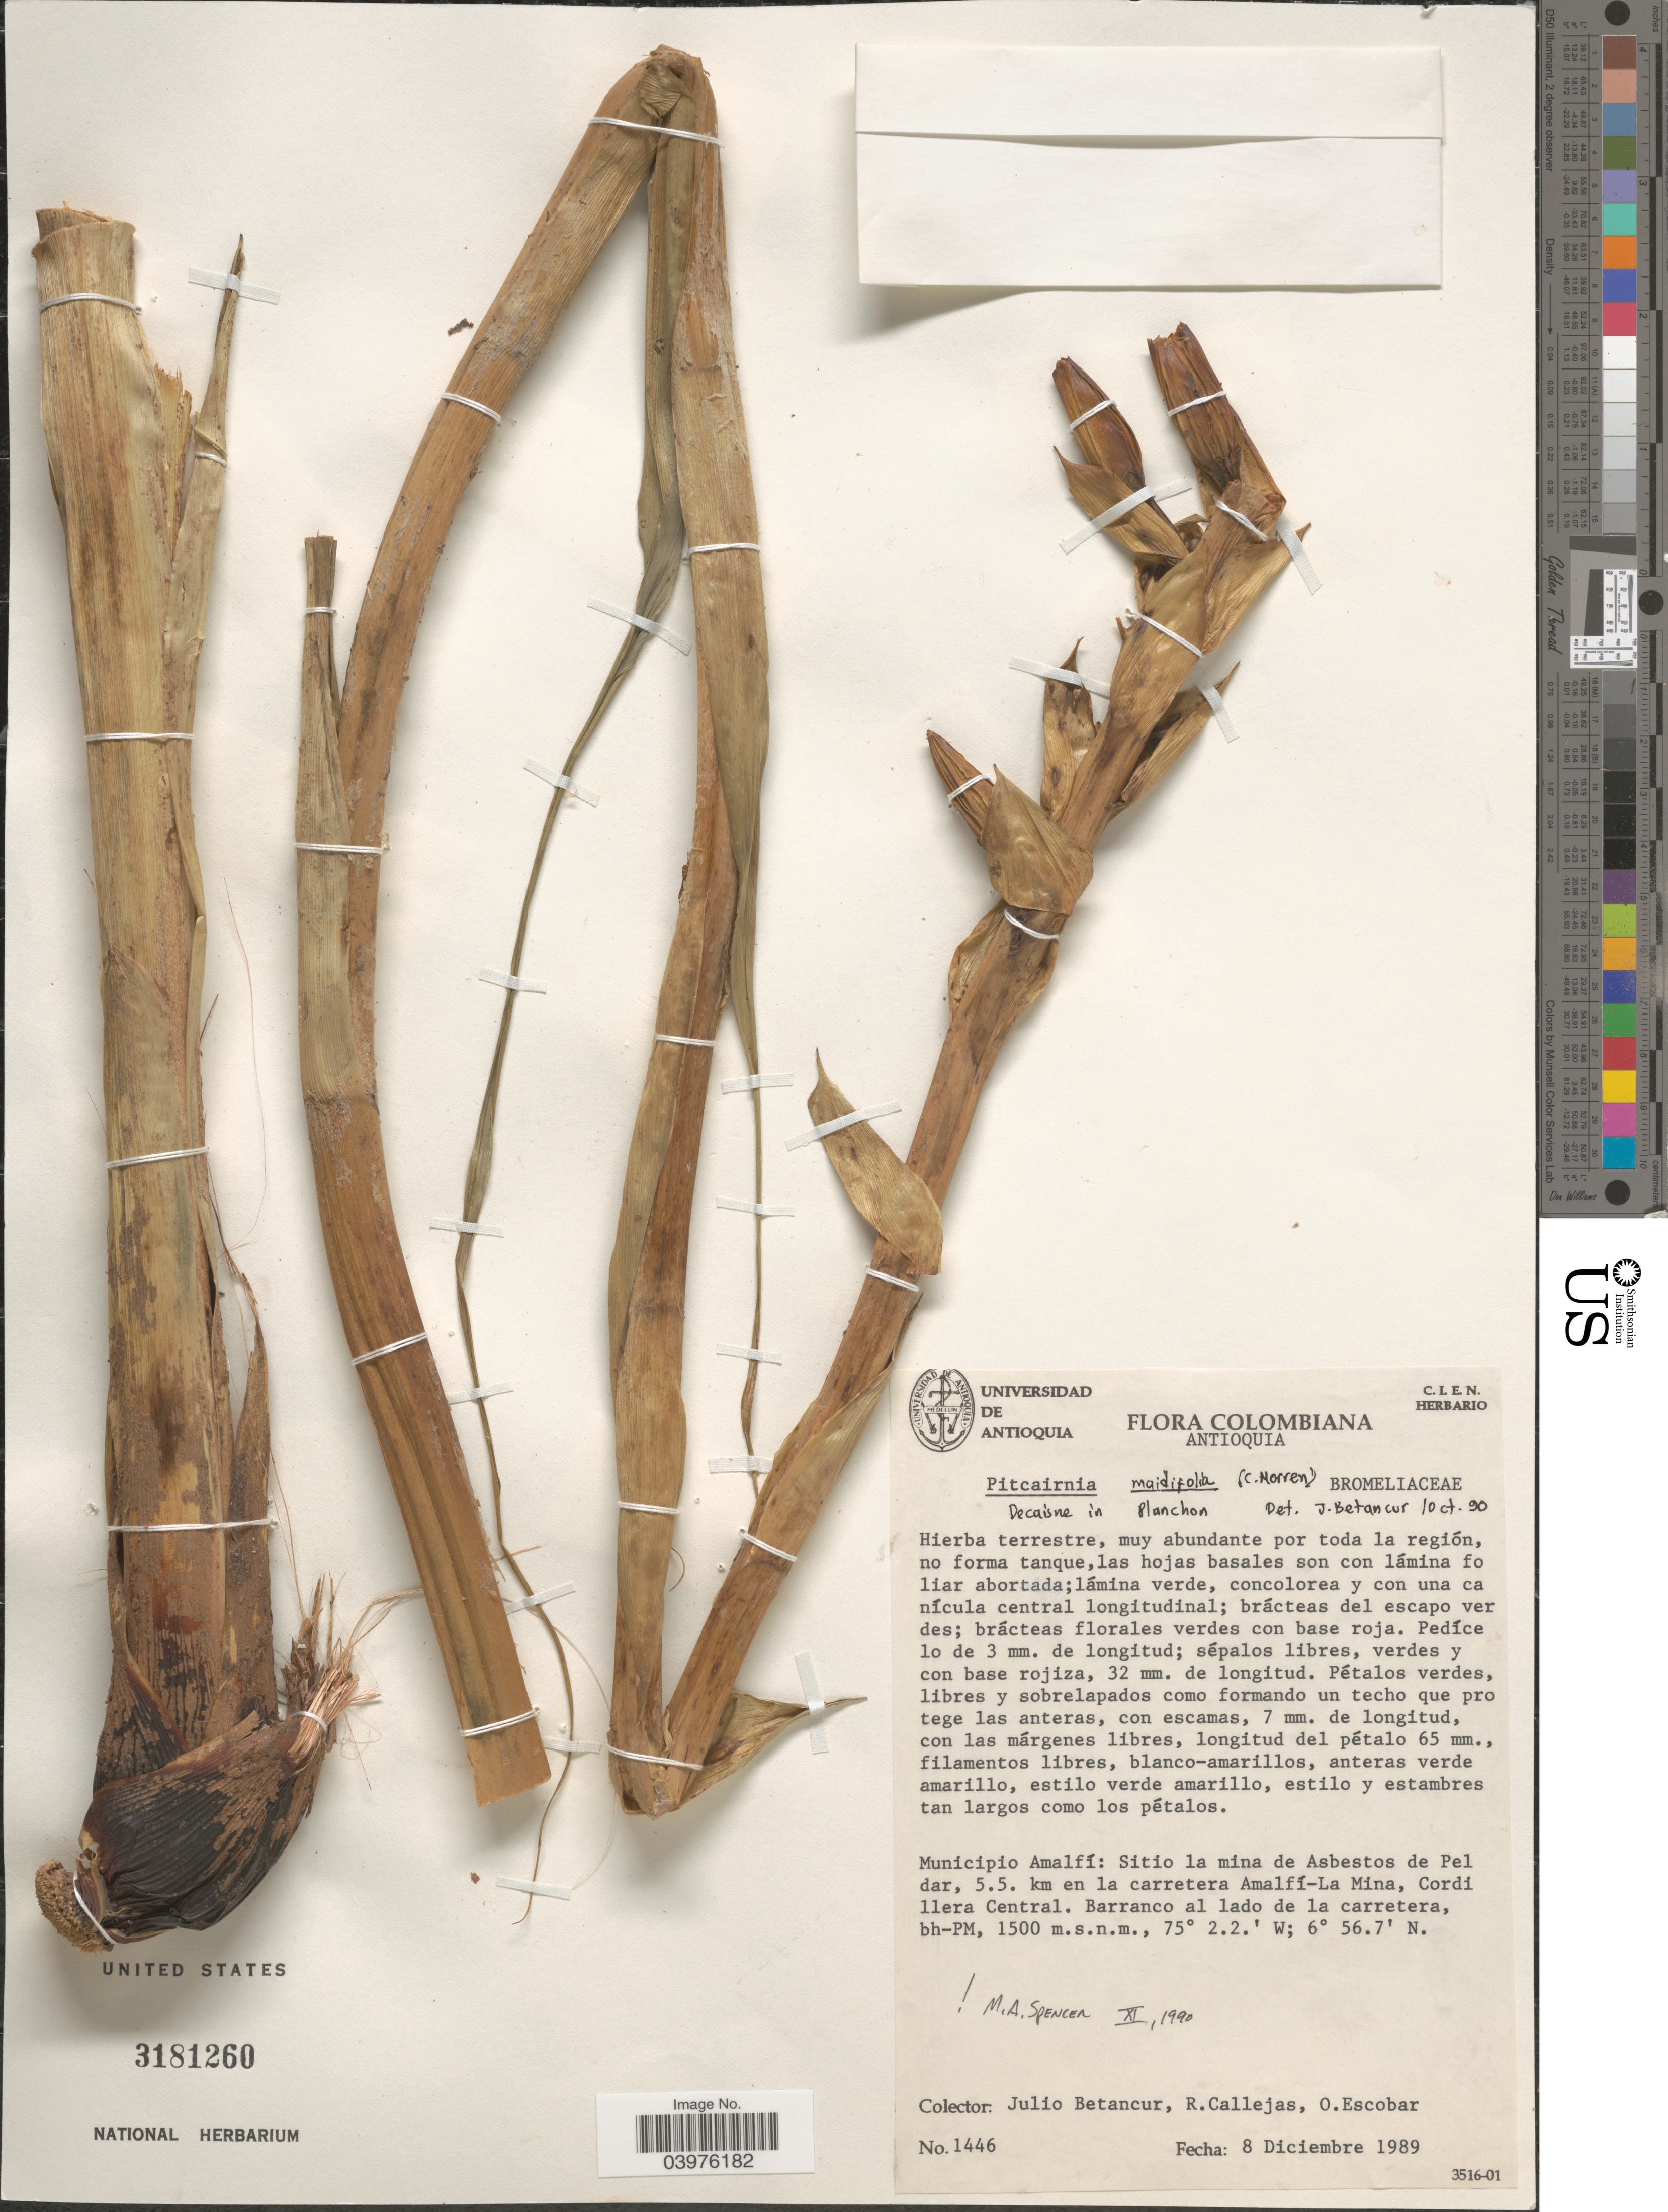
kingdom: Plantae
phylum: Tracheophyta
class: Liliopsida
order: Poales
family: Bromeliaceae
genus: Pitcairnia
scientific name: Pitcairnia maidifolia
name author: (C. Morren) Decne. ex Planch.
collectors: J. Betancur, R. Callejas & O. Escobar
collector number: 1446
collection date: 1989-12-08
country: Colombia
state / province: Antioquia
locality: Toda la región. Municipio Amalfí: Sitio la mina de Asbestos de Pel dar, 5.5 km en la carretera Amalfí-La Mina, Cordillera Central. Barranco al lado de la carretera.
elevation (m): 1500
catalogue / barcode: US 3181260